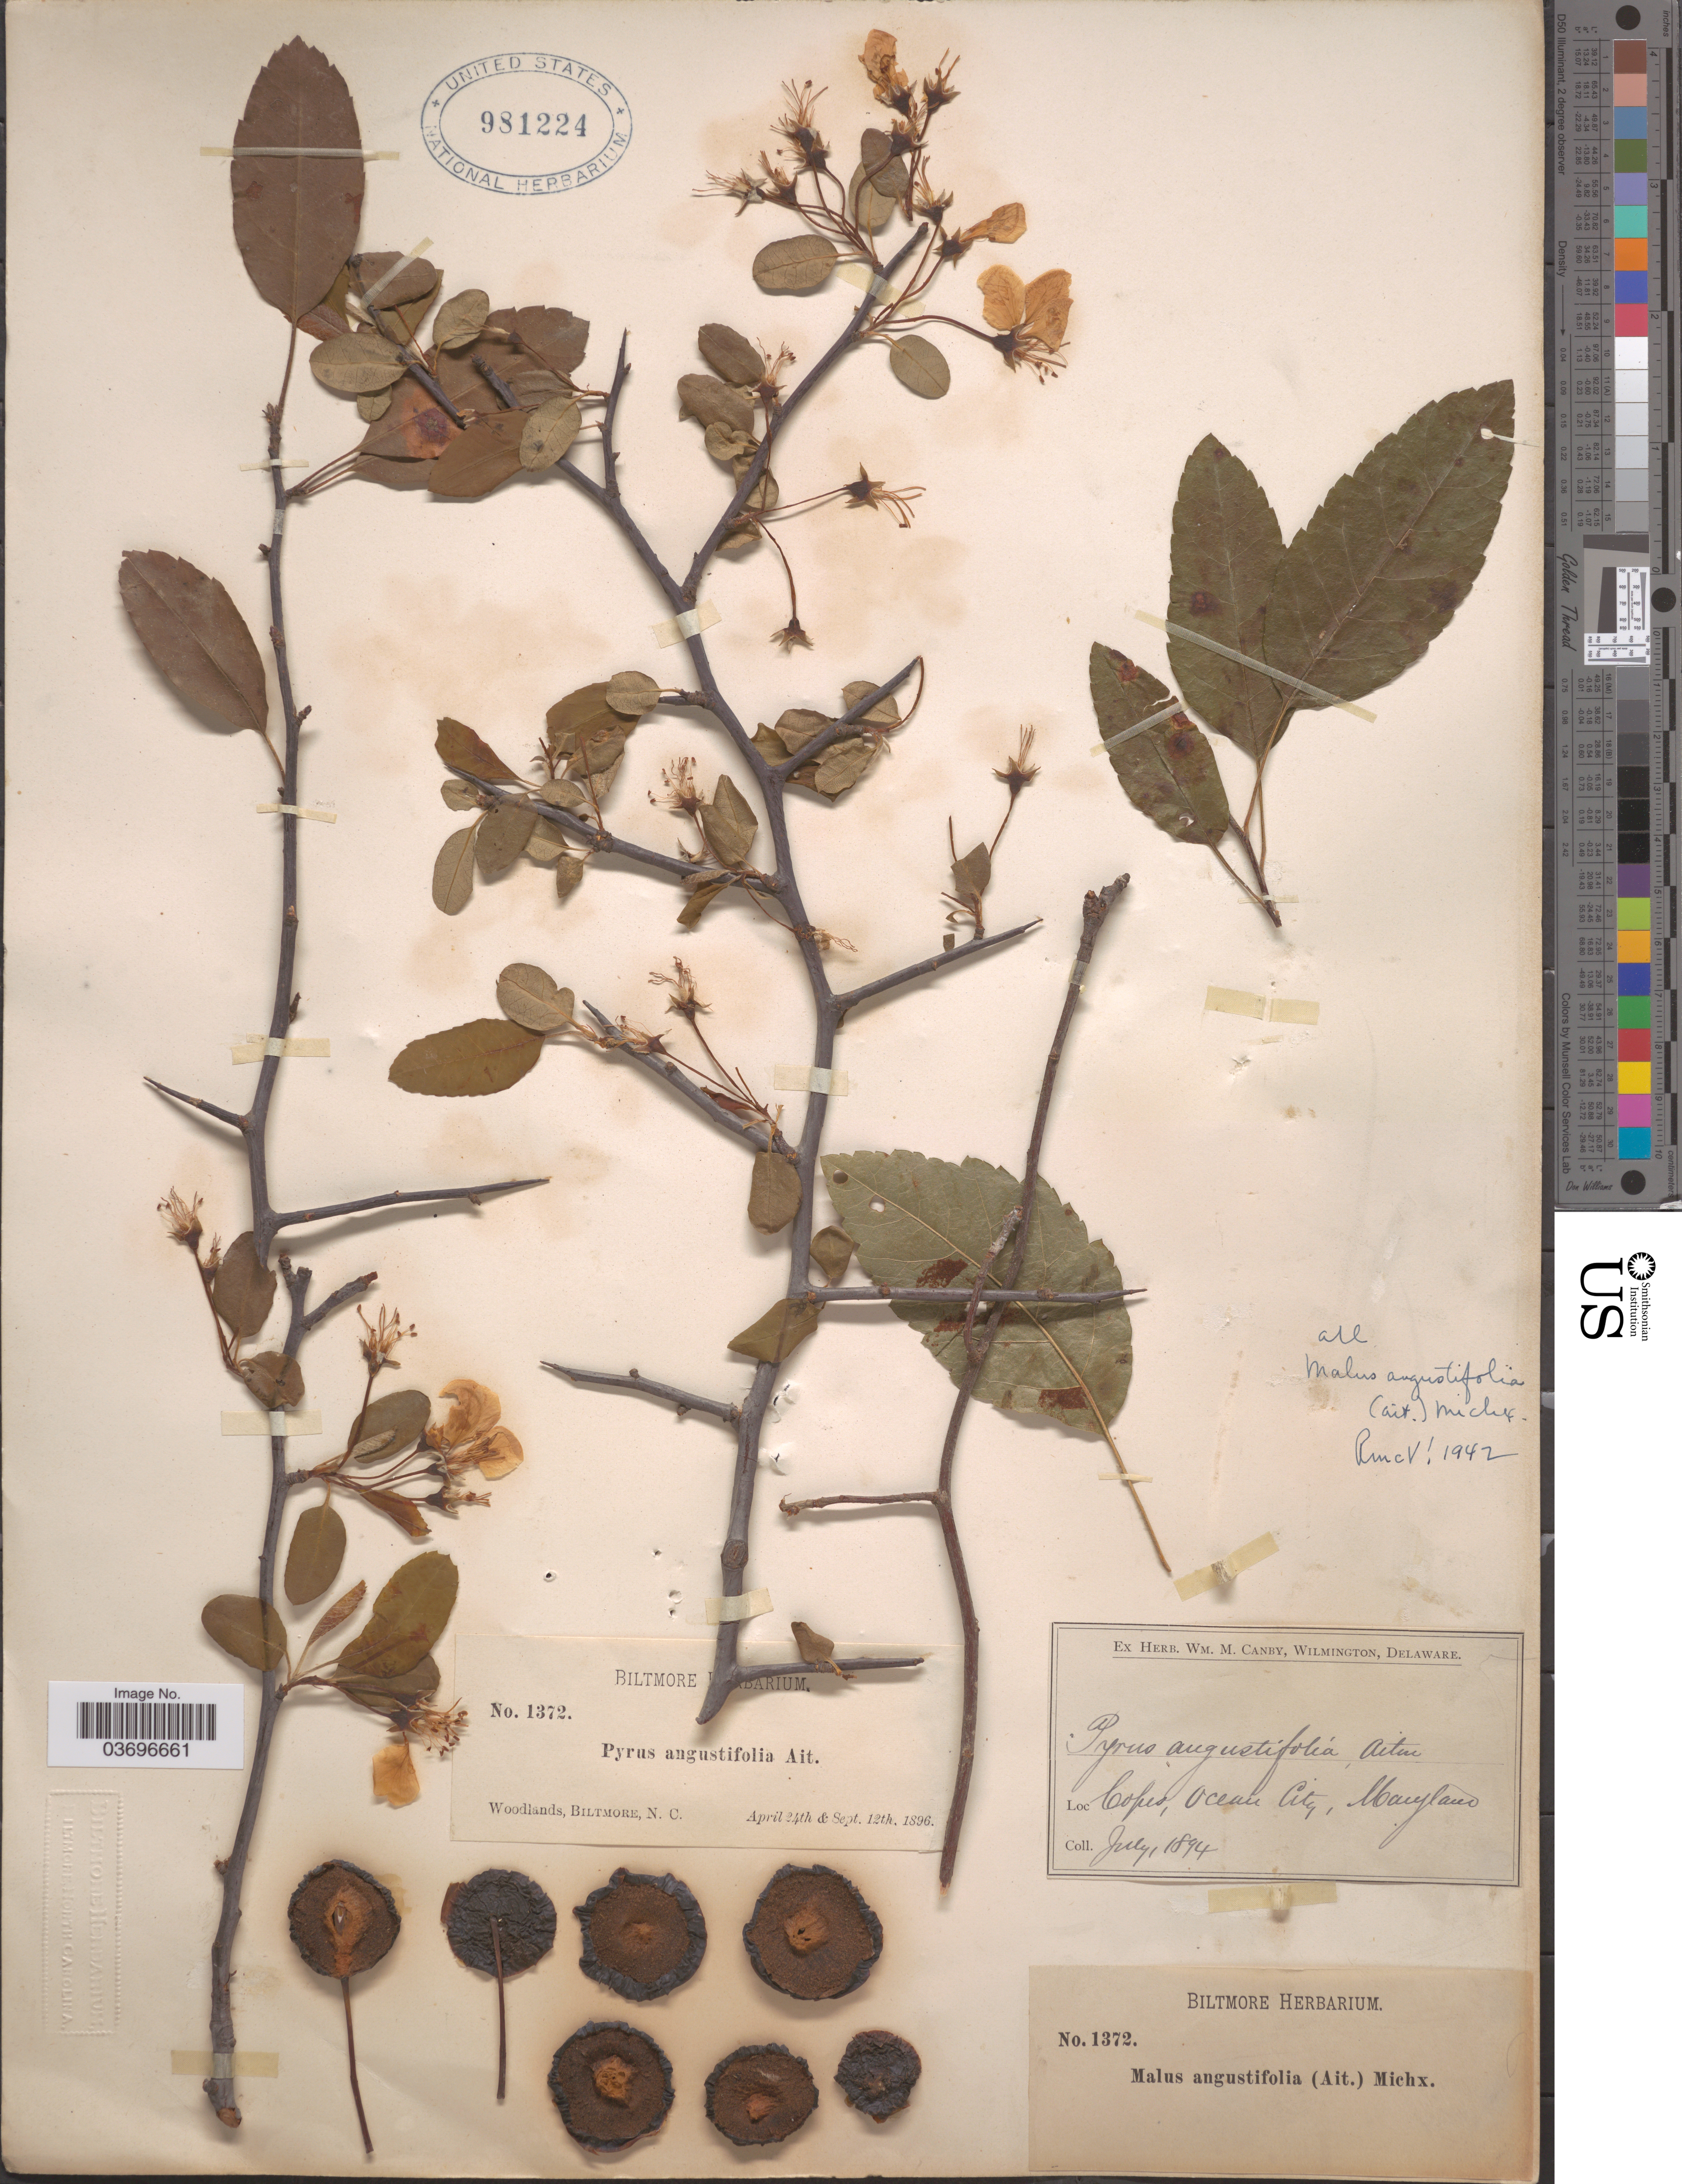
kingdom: Plantae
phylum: Tracheophyta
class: Magnoliopsida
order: Rosales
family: Rosaceae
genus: Malus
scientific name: Malus angustifolia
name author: (Aiton) Michx.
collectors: ex herb. Biltmore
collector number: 1372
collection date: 1896-04-24/1896-09-12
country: United States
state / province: North Carolina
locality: Biltmore.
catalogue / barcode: US 981224